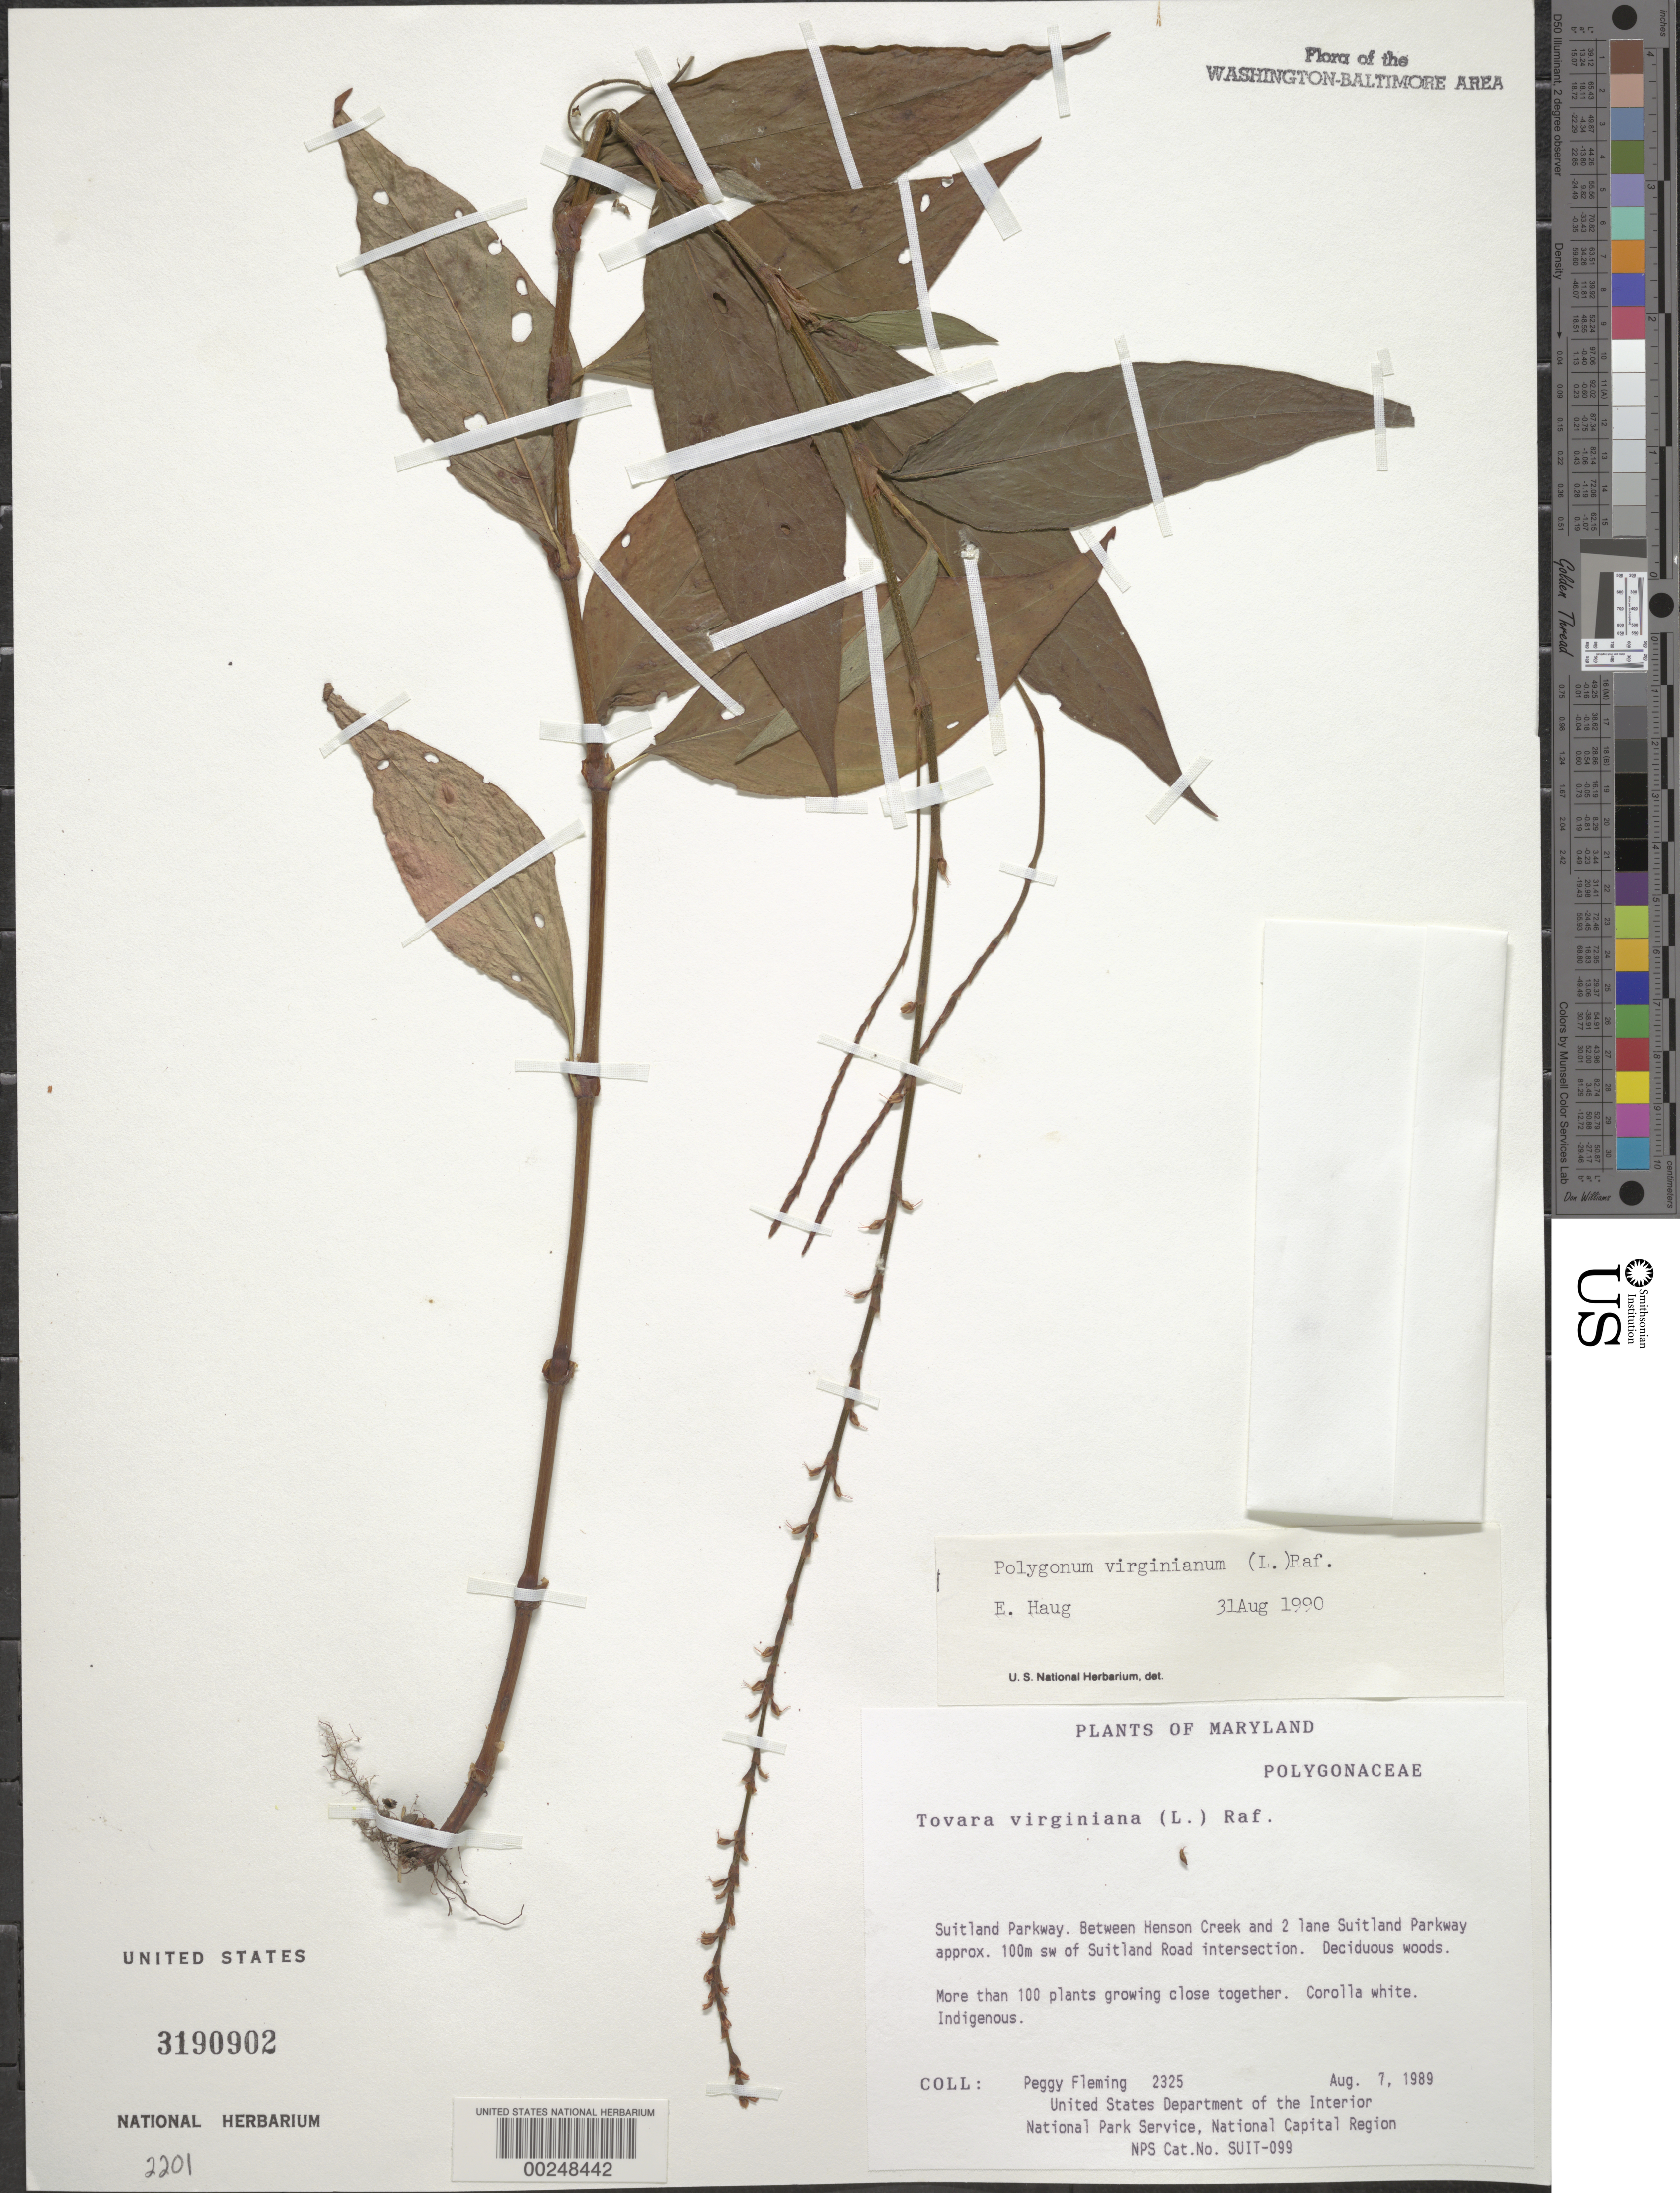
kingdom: Plantae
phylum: Tracheophyta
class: Magnoliopsida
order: Caryophyllales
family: Polygonaceae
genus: Persicaria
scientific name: Persicaria virginiana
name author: (L.) Gaertn.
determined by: Atha, D. E.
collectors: P. Fleming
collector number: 2325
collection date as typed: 07 Aug 1989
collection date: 1989-08-07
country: United States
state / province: Maryland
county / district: Prince George's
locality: Suitland Parkway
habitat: Deciduous woods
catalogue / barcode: US 3190902